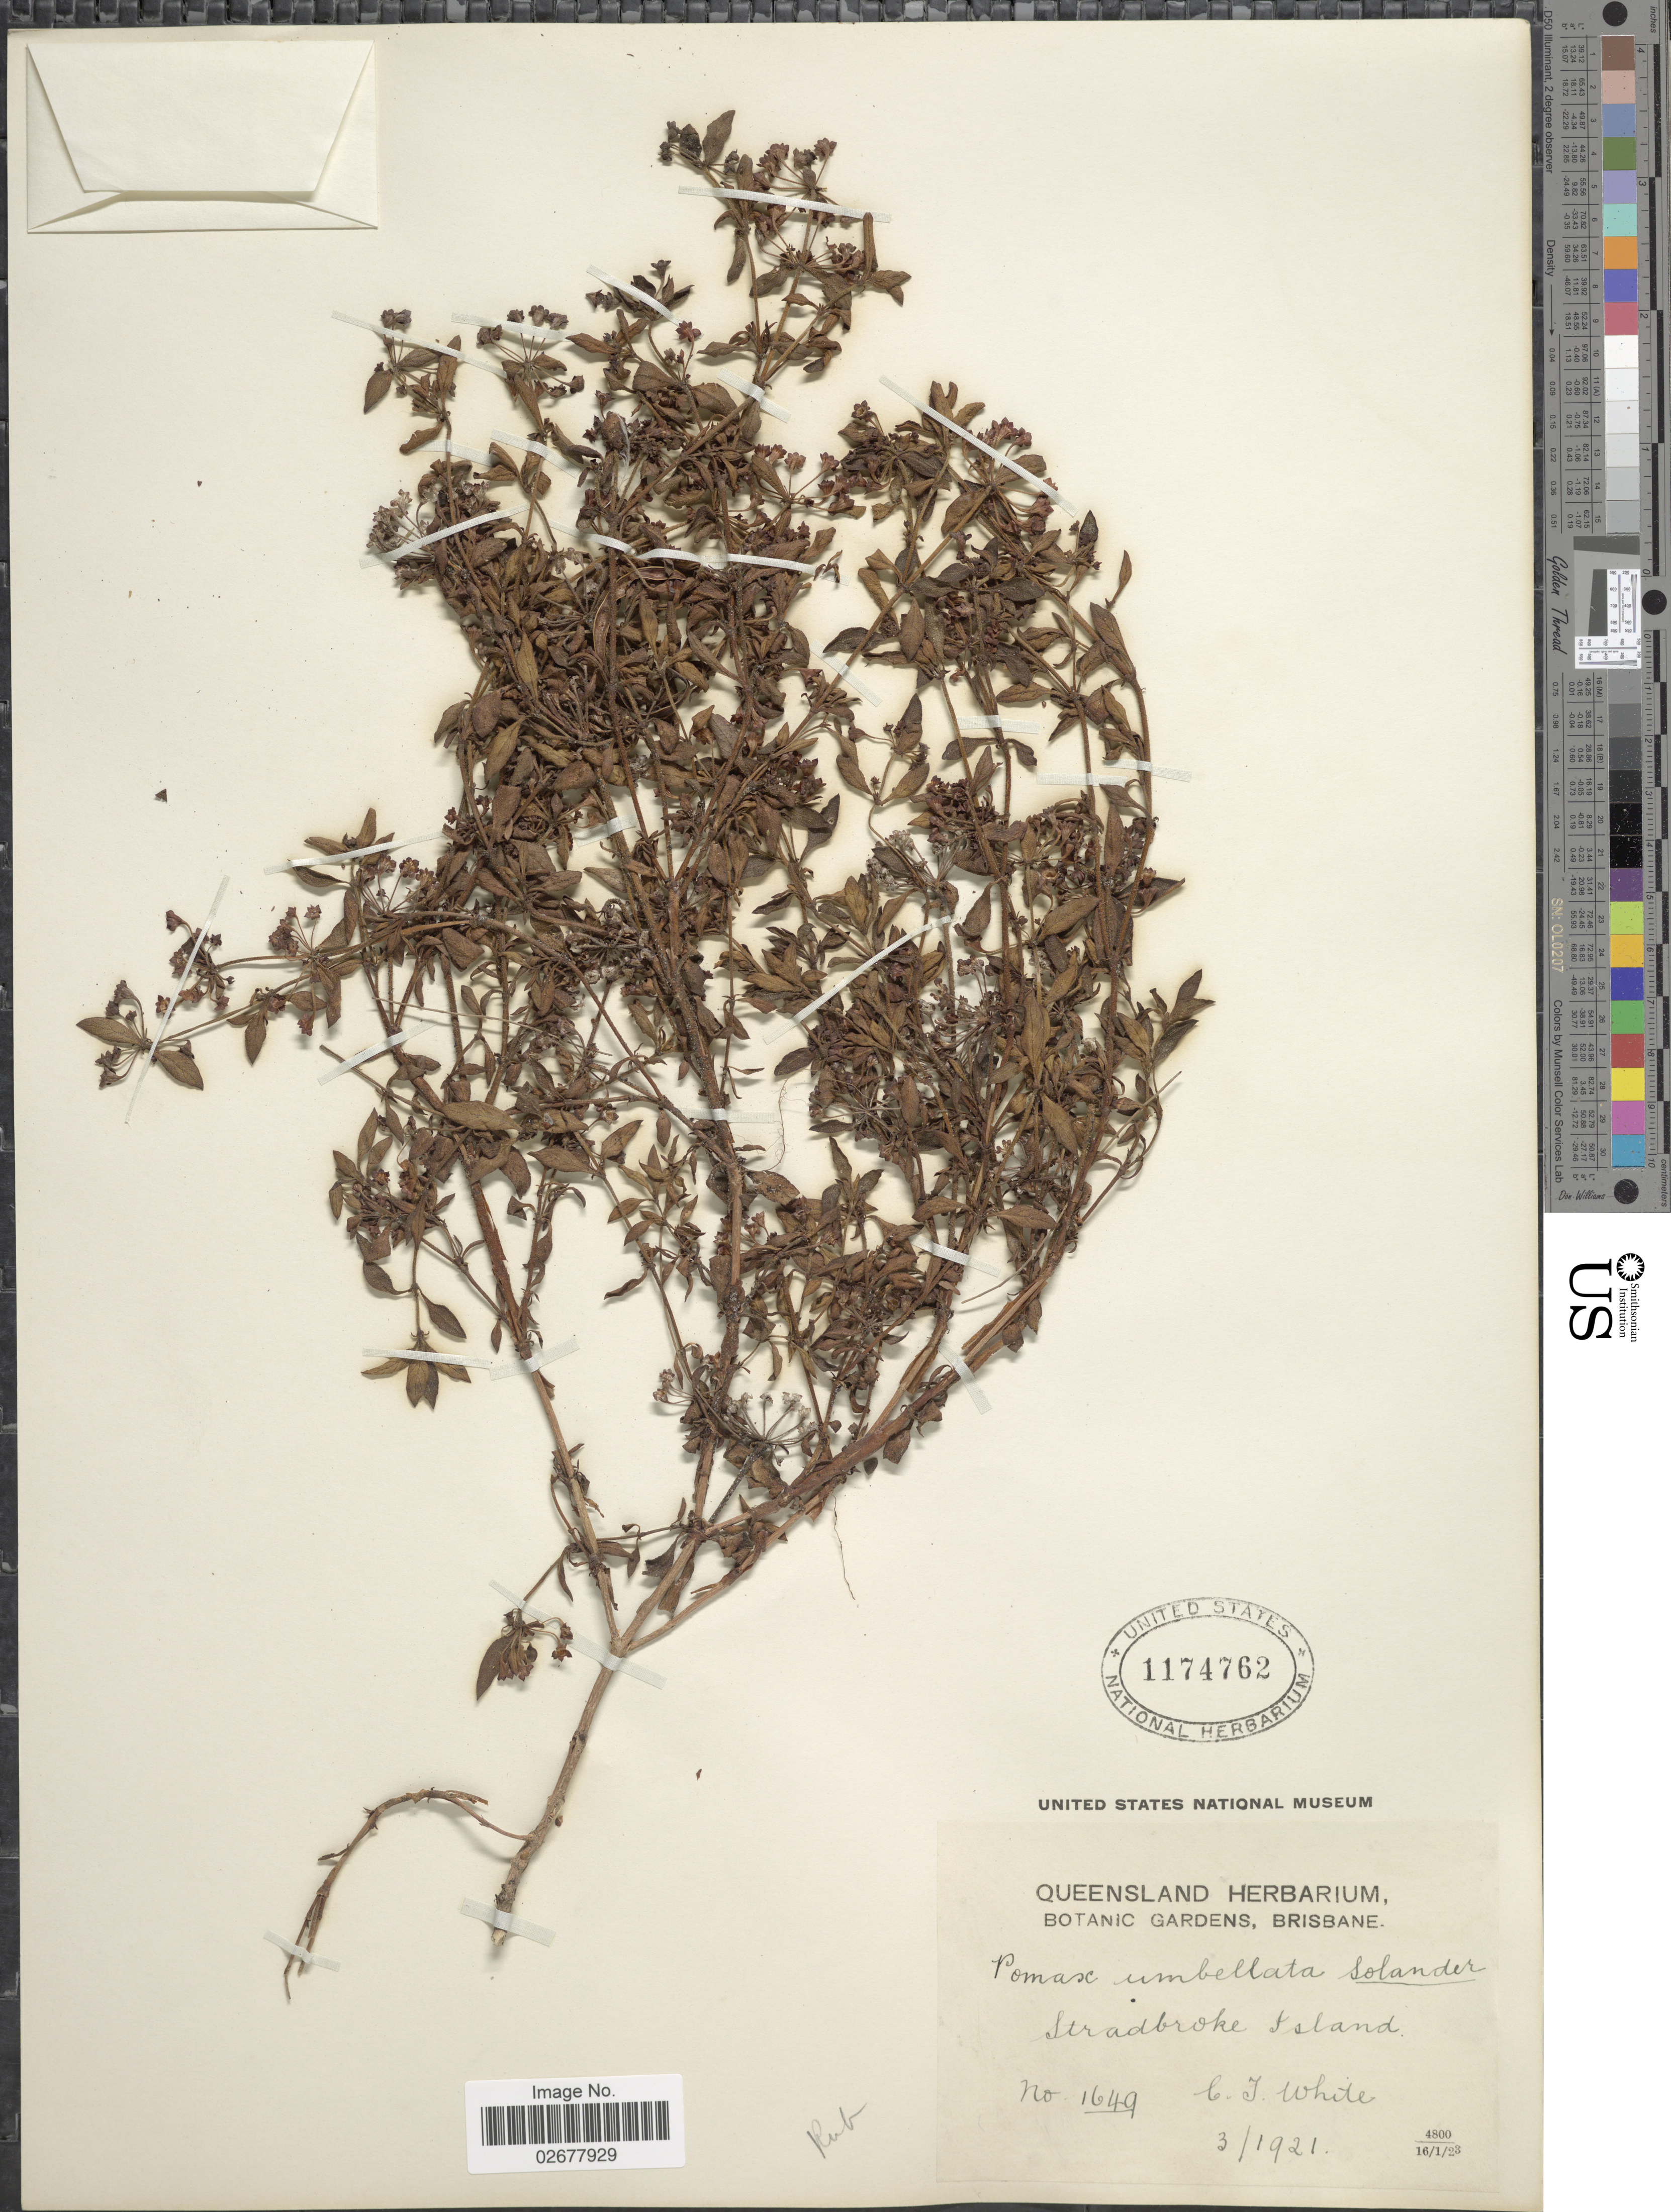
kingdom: Plantae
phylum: Tracheophyta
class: Magnoliopsida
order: Gentianales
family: Rubiaceae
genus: Pomax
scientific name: Pomax umbellata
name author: (Gaertn.) Sol. ex A. Rich.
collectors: C. T. White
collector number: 1649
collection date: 1921-03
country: Australia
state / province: Queensland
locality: Stradbroke Island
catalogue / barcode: US 1174762